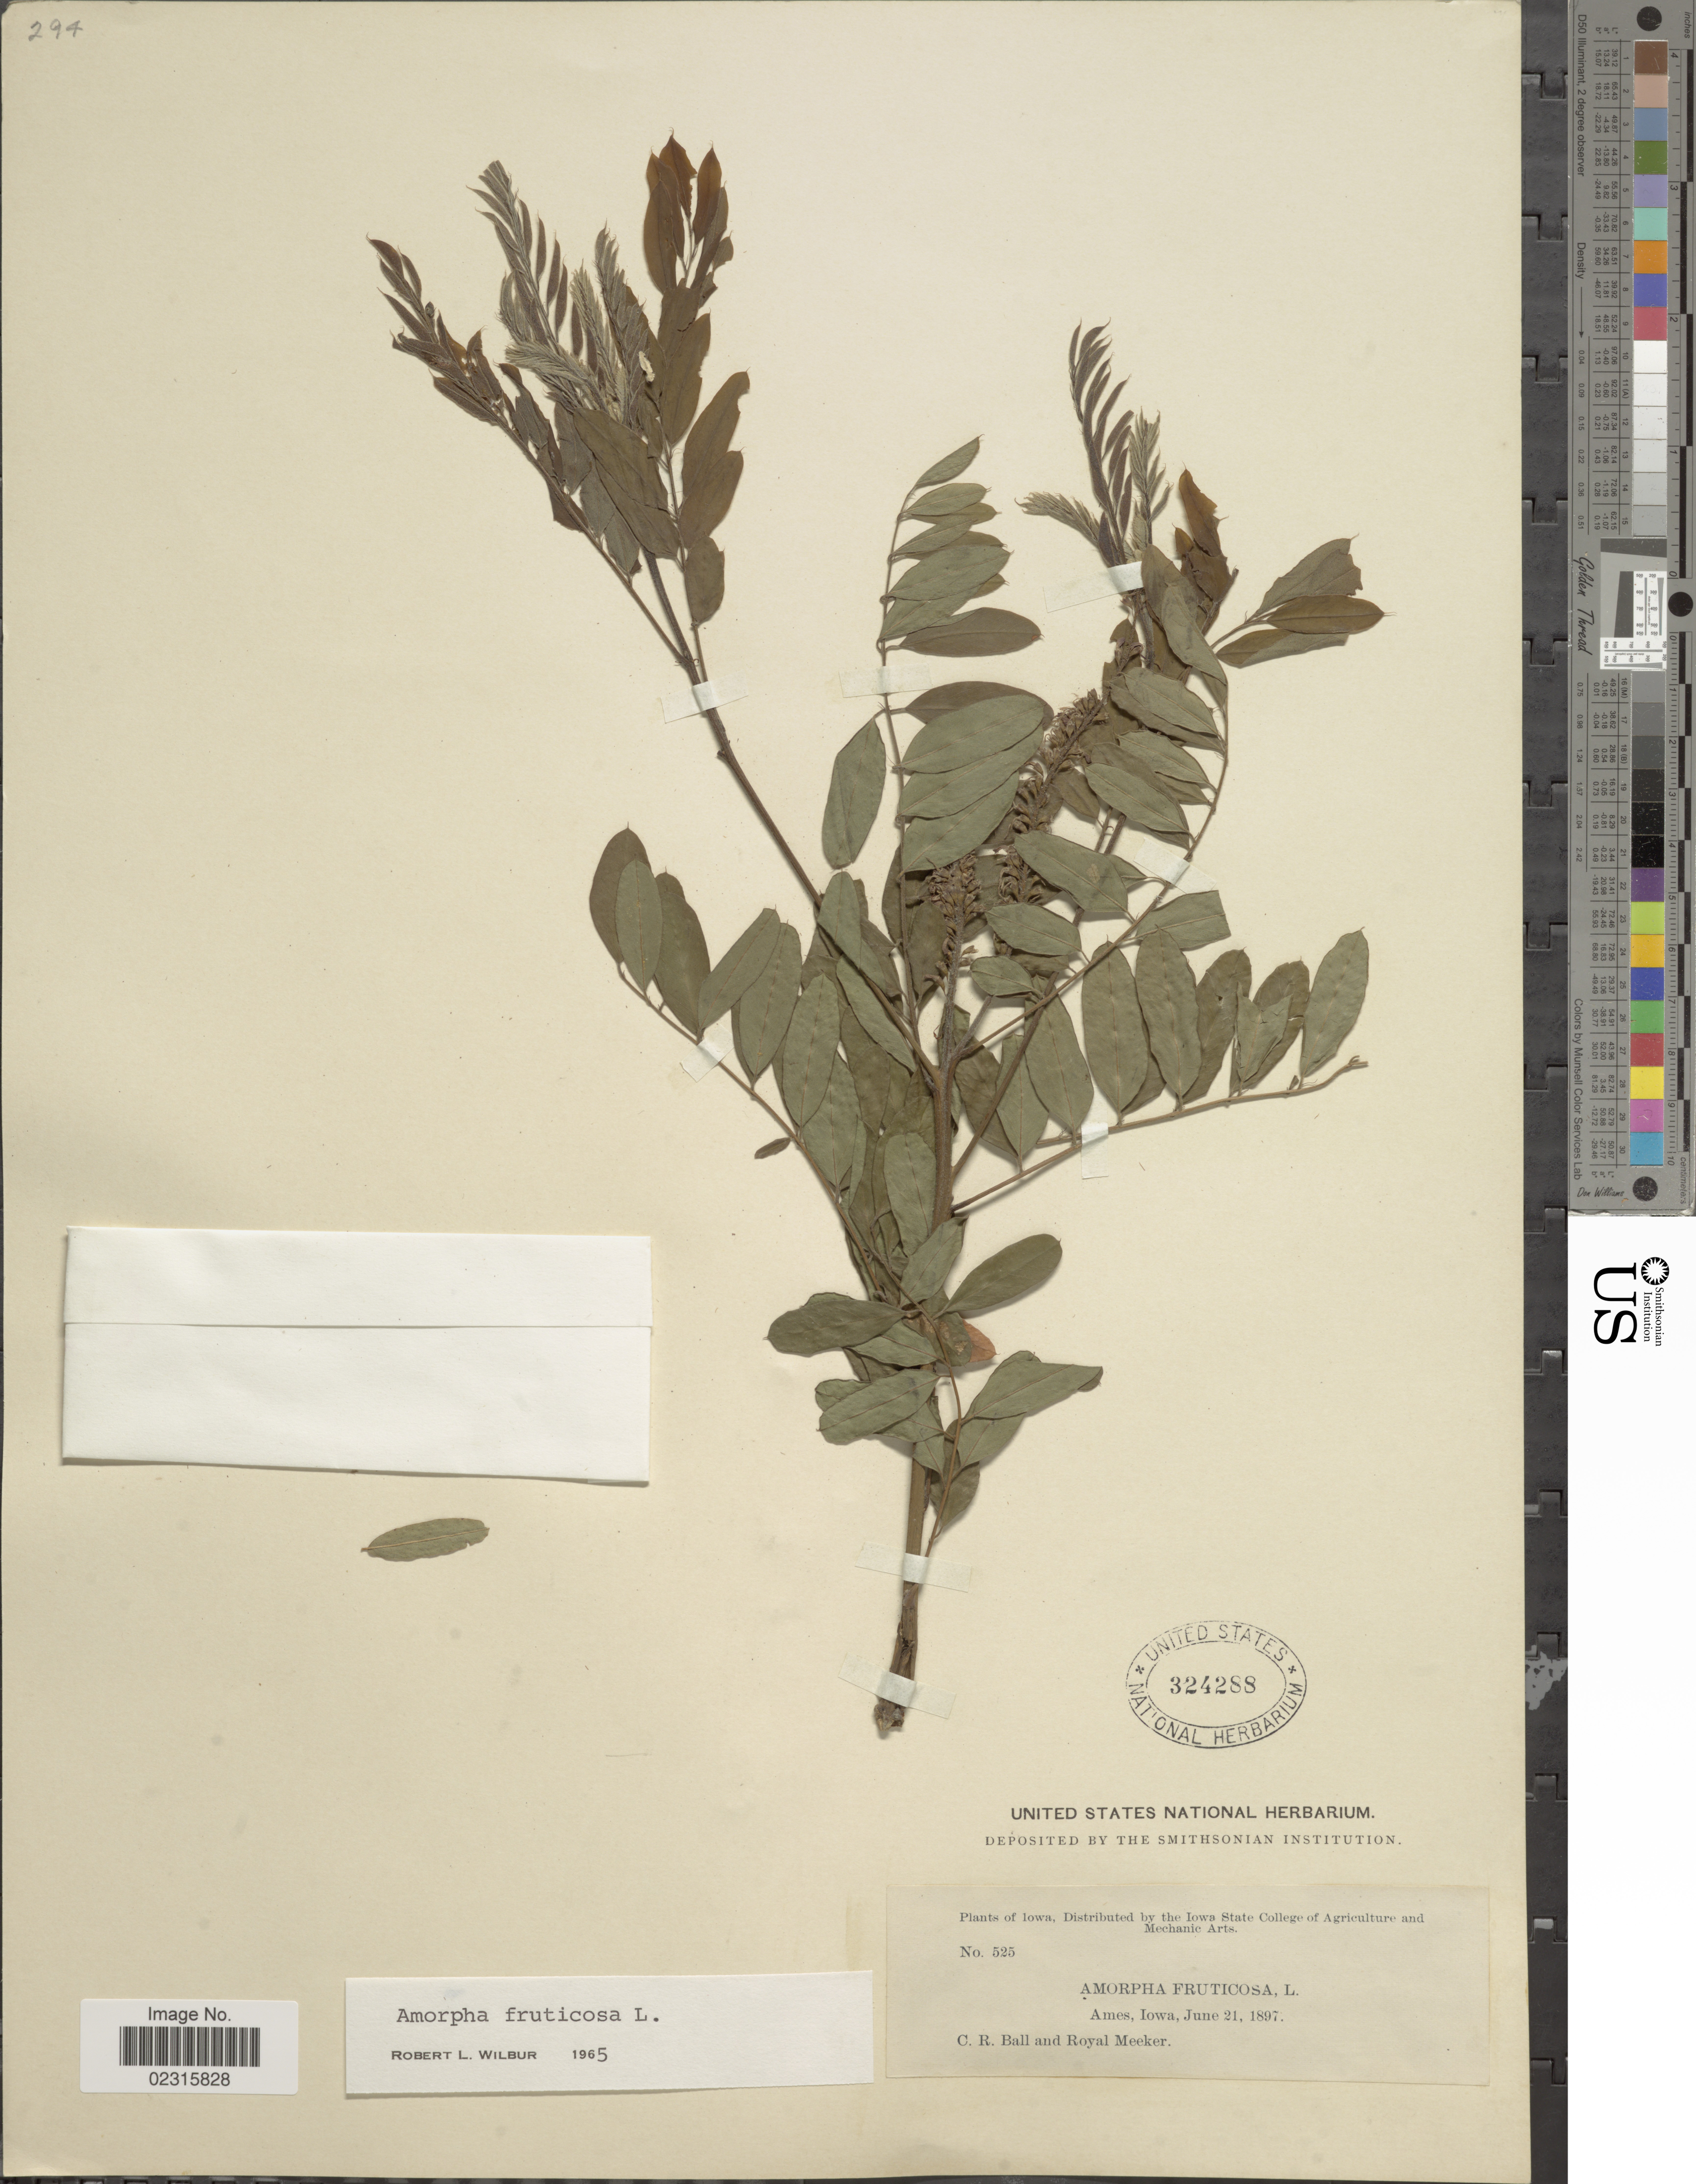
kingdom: Plantae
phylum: Tracheophyta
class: Magnoliopsida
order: Fabales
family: Fabaceae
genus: Amorpha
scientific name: Amorpha fruticosa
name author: L.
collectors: C. R. Ball & R. Meeker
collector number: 525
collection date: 1897-06-21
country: United States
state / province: Iowa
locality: Ames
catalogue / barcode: US 324288